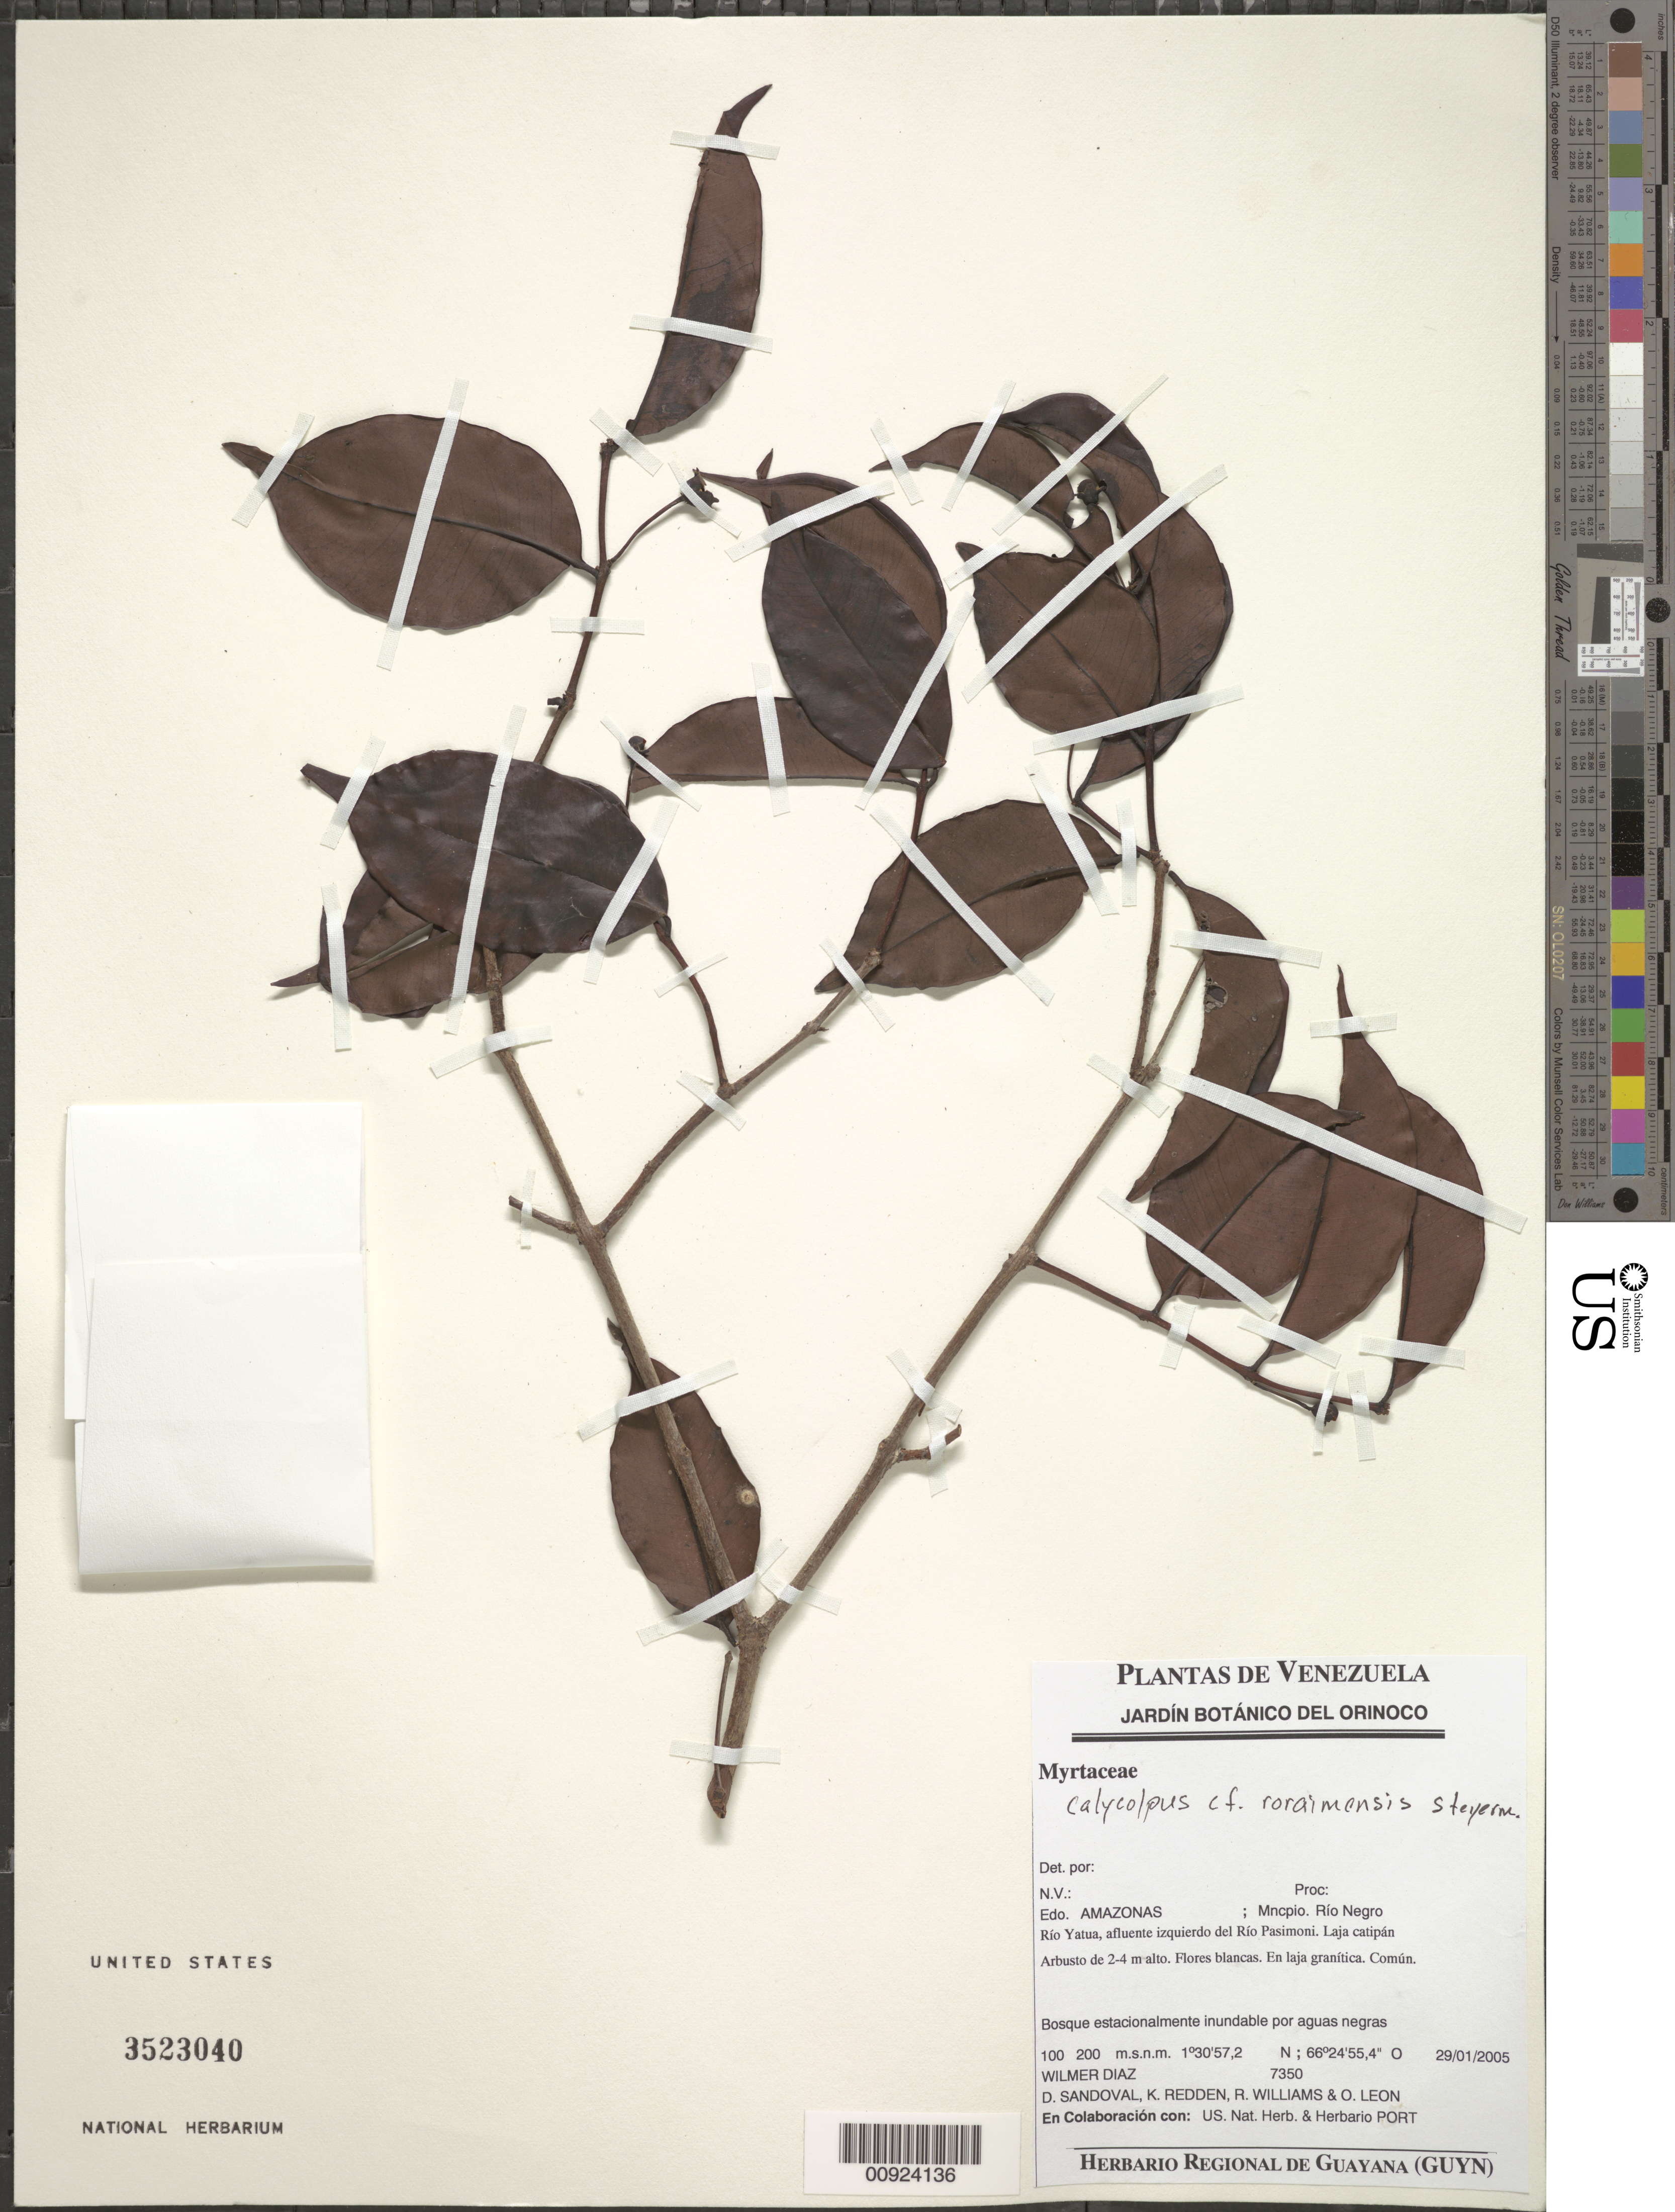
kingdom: Plantae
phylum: Tracheophyta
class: Magnoliopsida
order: Myrtales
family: Myrtaceae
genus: Calycolpus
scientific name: Calycolpus roraimensis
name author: Steyerm.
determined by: Holst, Bruce K.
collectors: W. Díaz P., D. Sandoval, K. M. Redden, R. Williams & O. León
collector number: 7350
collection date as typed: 29-Jan-05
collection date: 2005-01-29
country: Venezuela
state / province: Amazonas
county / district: Río Negro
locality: Río Yatua, afluente izquierdo del Río Pasimoni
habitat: Bosque estacionalmente inundable por aguas negras; en laja granitica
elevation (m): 100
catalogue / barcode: US 3523040